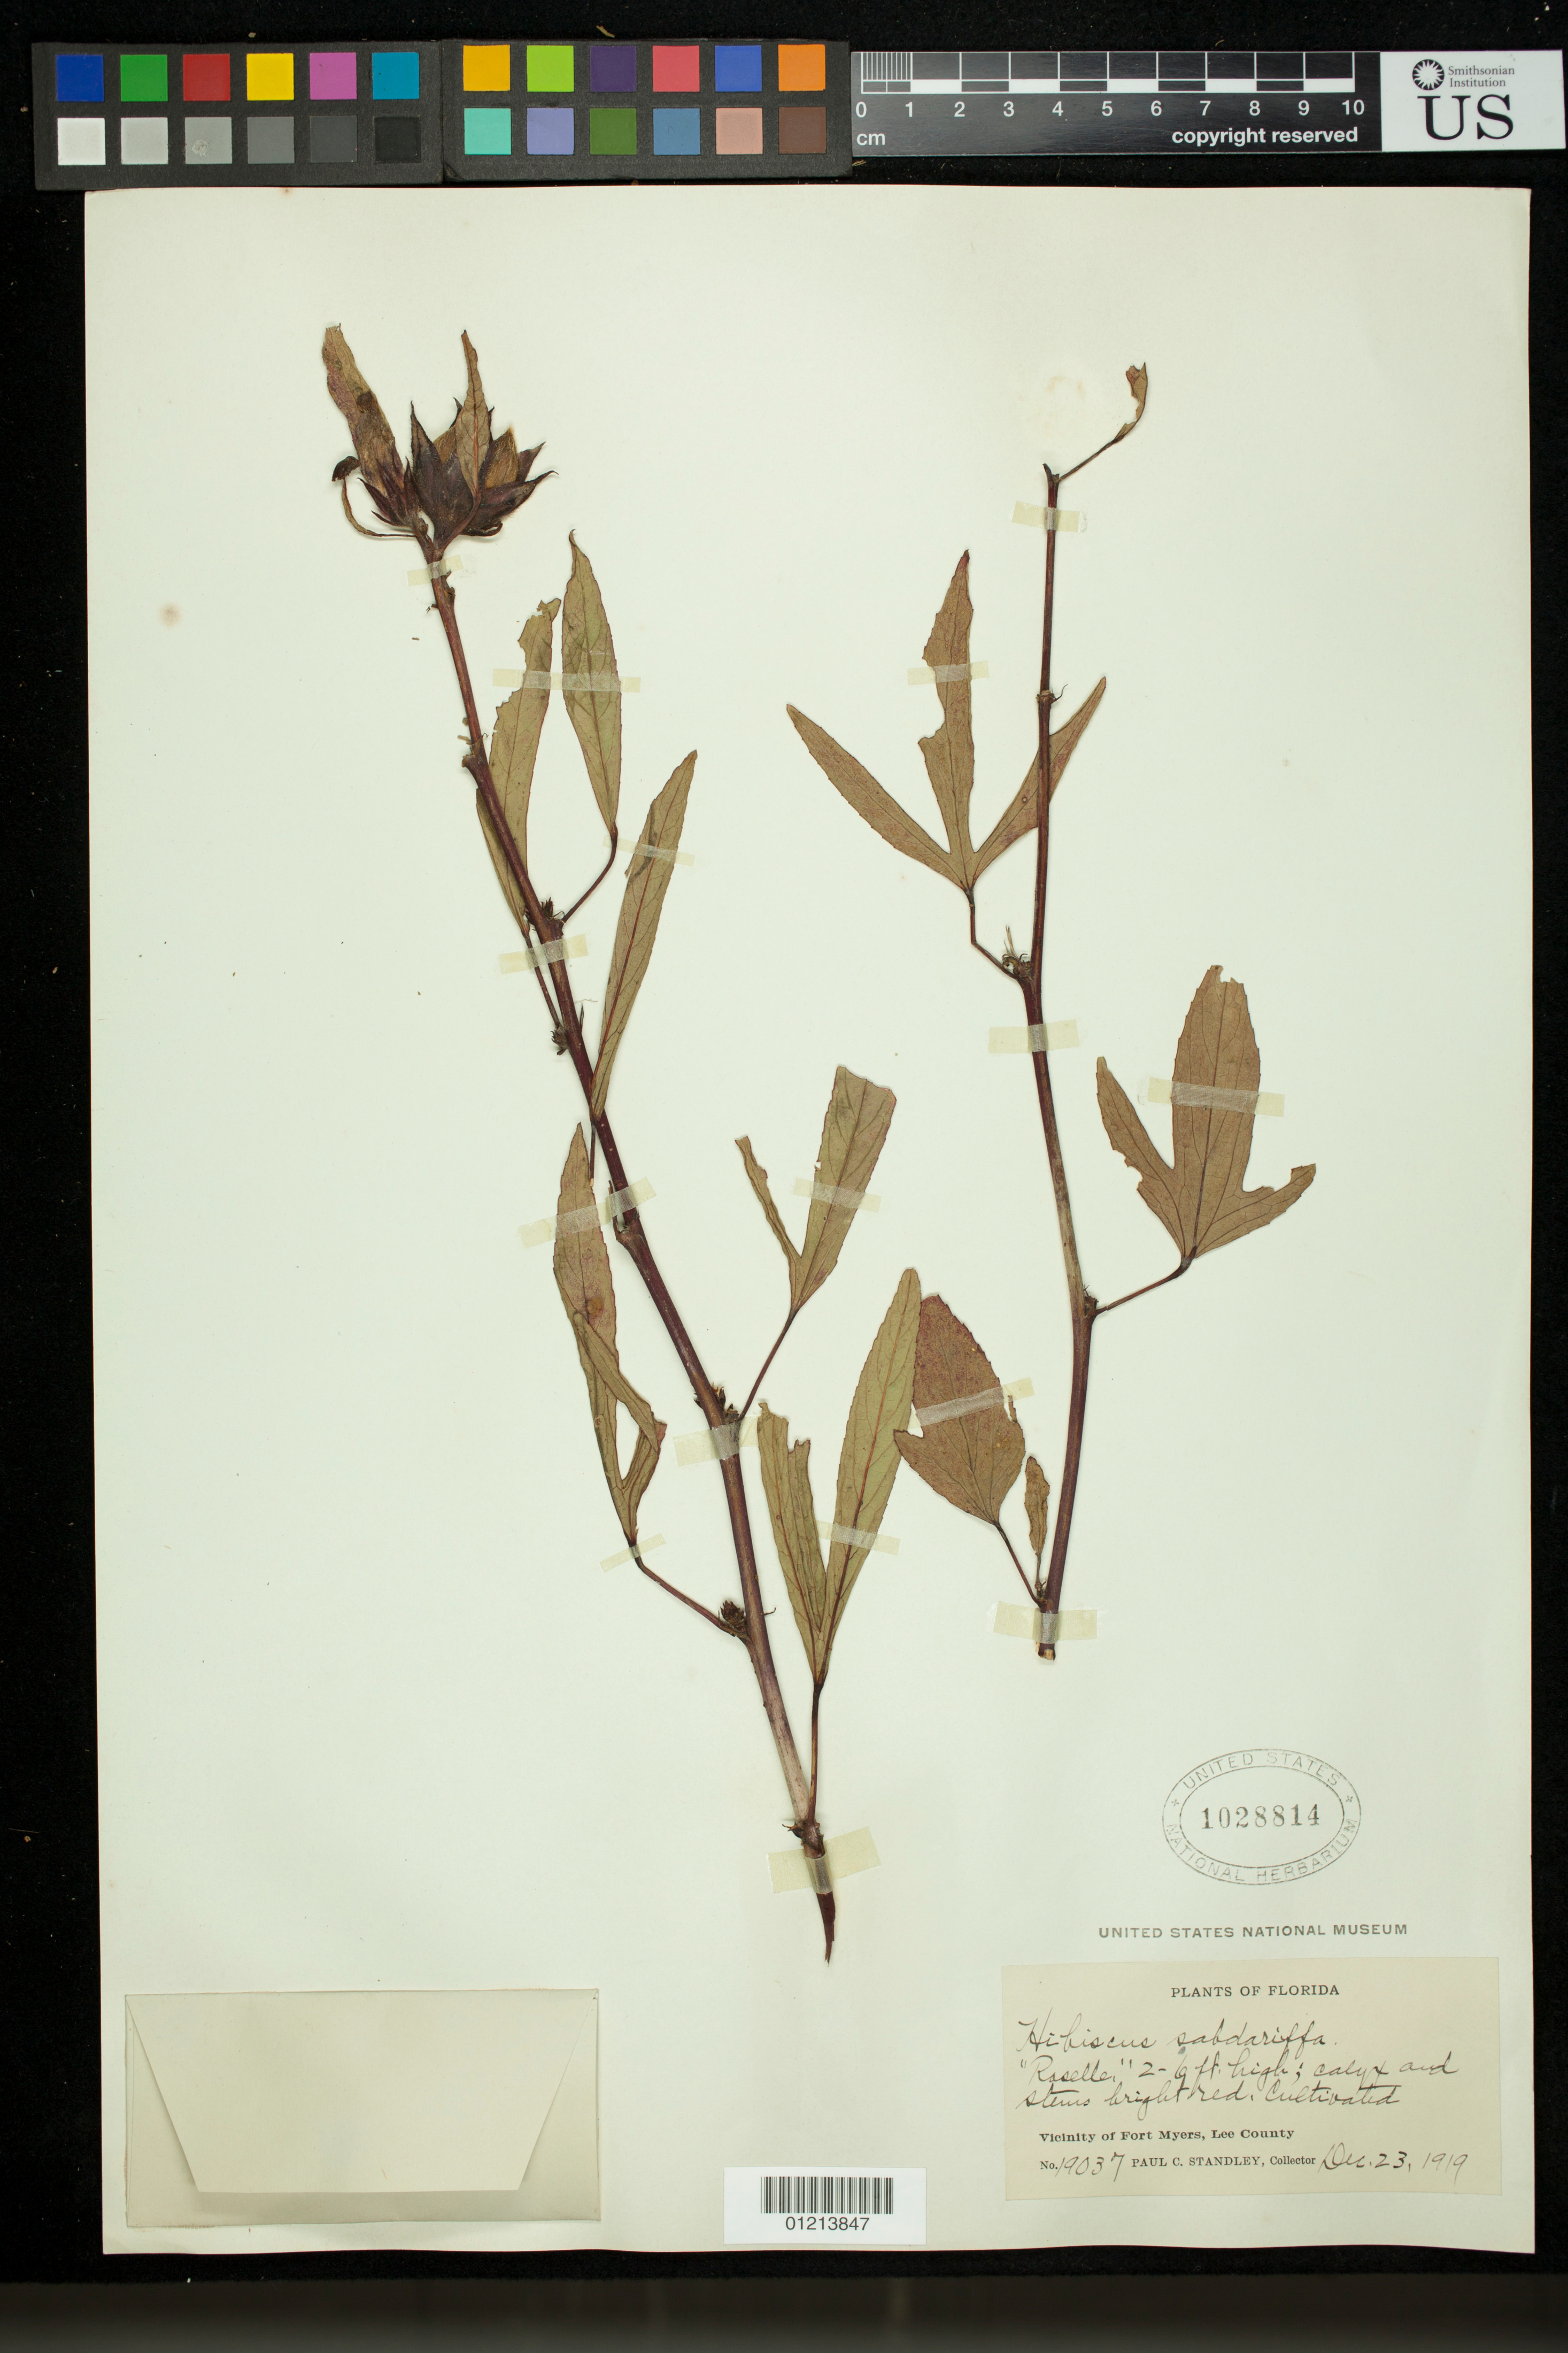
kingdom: Plantae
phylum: Tracheophyta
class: Magnoliopsida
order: Malvales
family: Malvaceae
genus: Sabdariffa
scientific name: Sabdariffa gossypiifolia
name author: (Mill.) M.M. Hanes & R.L. Barrett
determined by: Dorr, Laurence J., Curator (BOT), Smithsonian Institution - National Museum of Natural History (UNITED STATES)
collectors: P. C. Standley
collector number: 19037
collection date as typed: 23 Dec 1919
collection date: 1919-12-23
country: United States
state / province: Florida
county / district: Lee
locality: Vicinity of Fort Myers, Lee County. Cultivated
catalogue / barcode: US 1028814